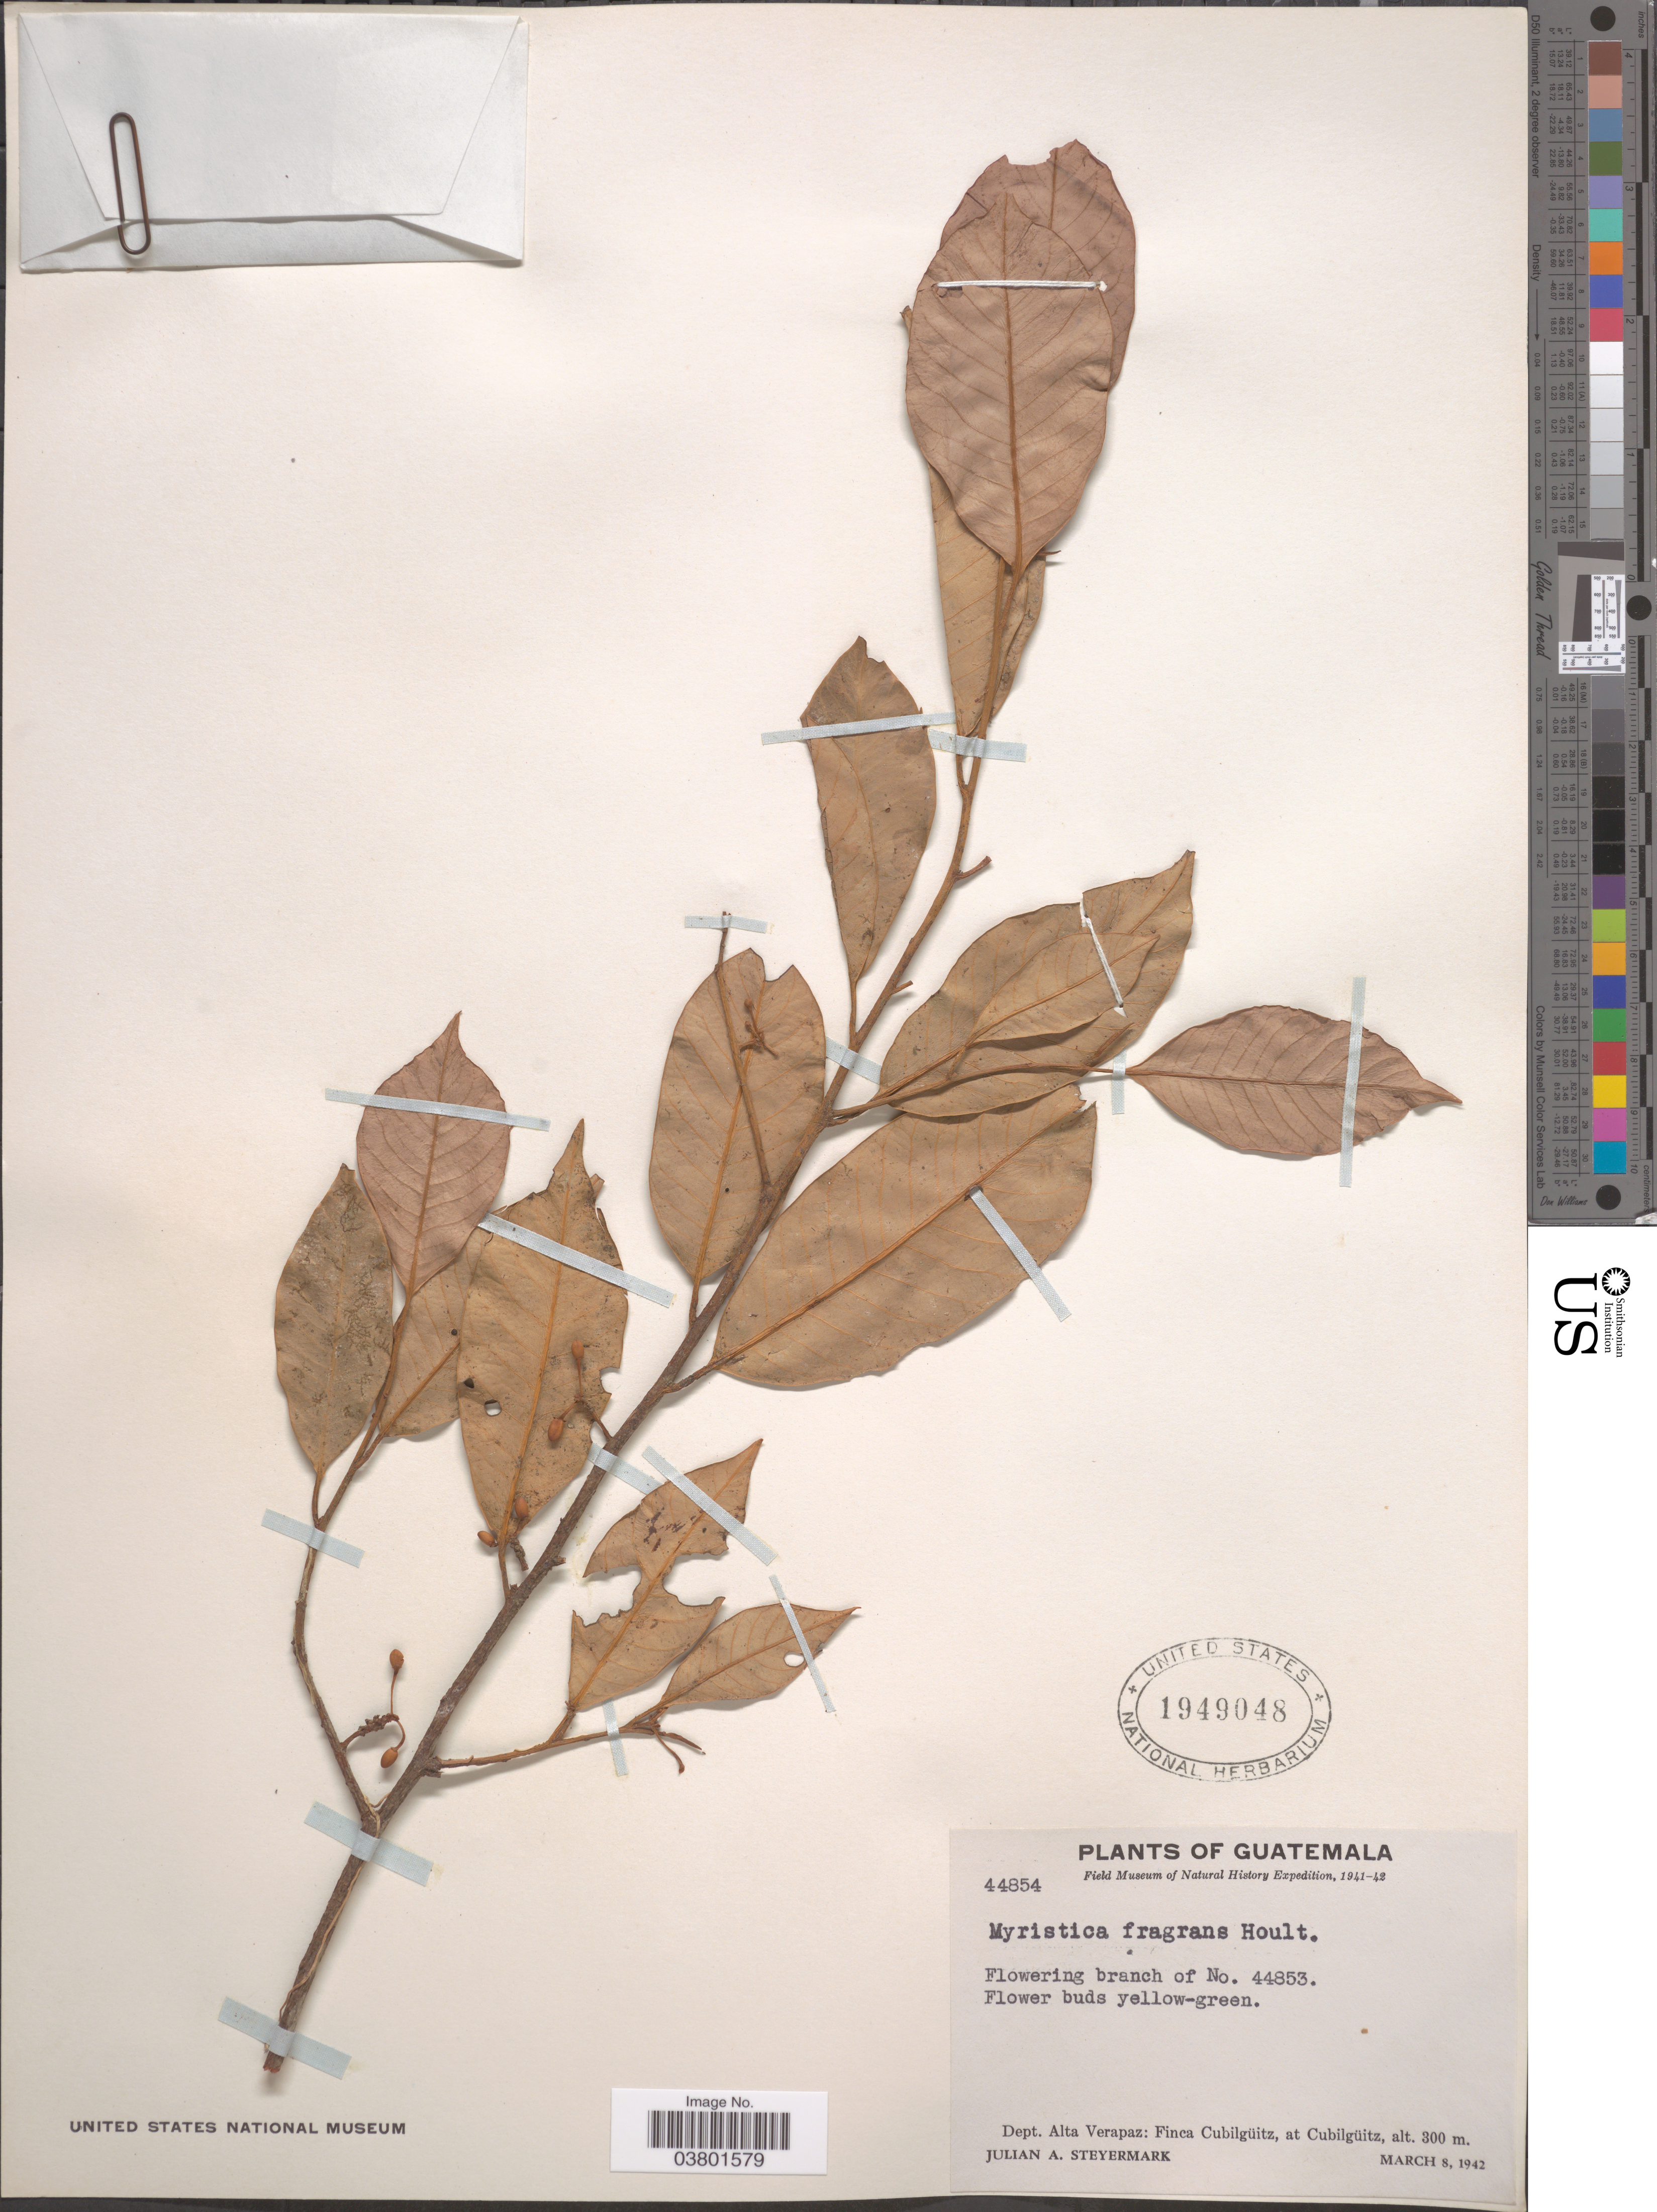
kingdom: Plantae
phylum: Tracheophyta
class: Magnoliopsida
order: Magnoliales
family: Myristicaceae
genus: Myristica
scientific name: Myristica fragrans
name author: Houtt.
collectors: J. Steyermark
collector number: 44854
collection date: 1942-03-08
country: Guatemala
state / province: Alta Verapaz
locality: Dept. Alta Verapaz: Finca Cubilgüitz, at Cubilgüitz.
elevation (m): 300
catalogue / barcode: US 1949048